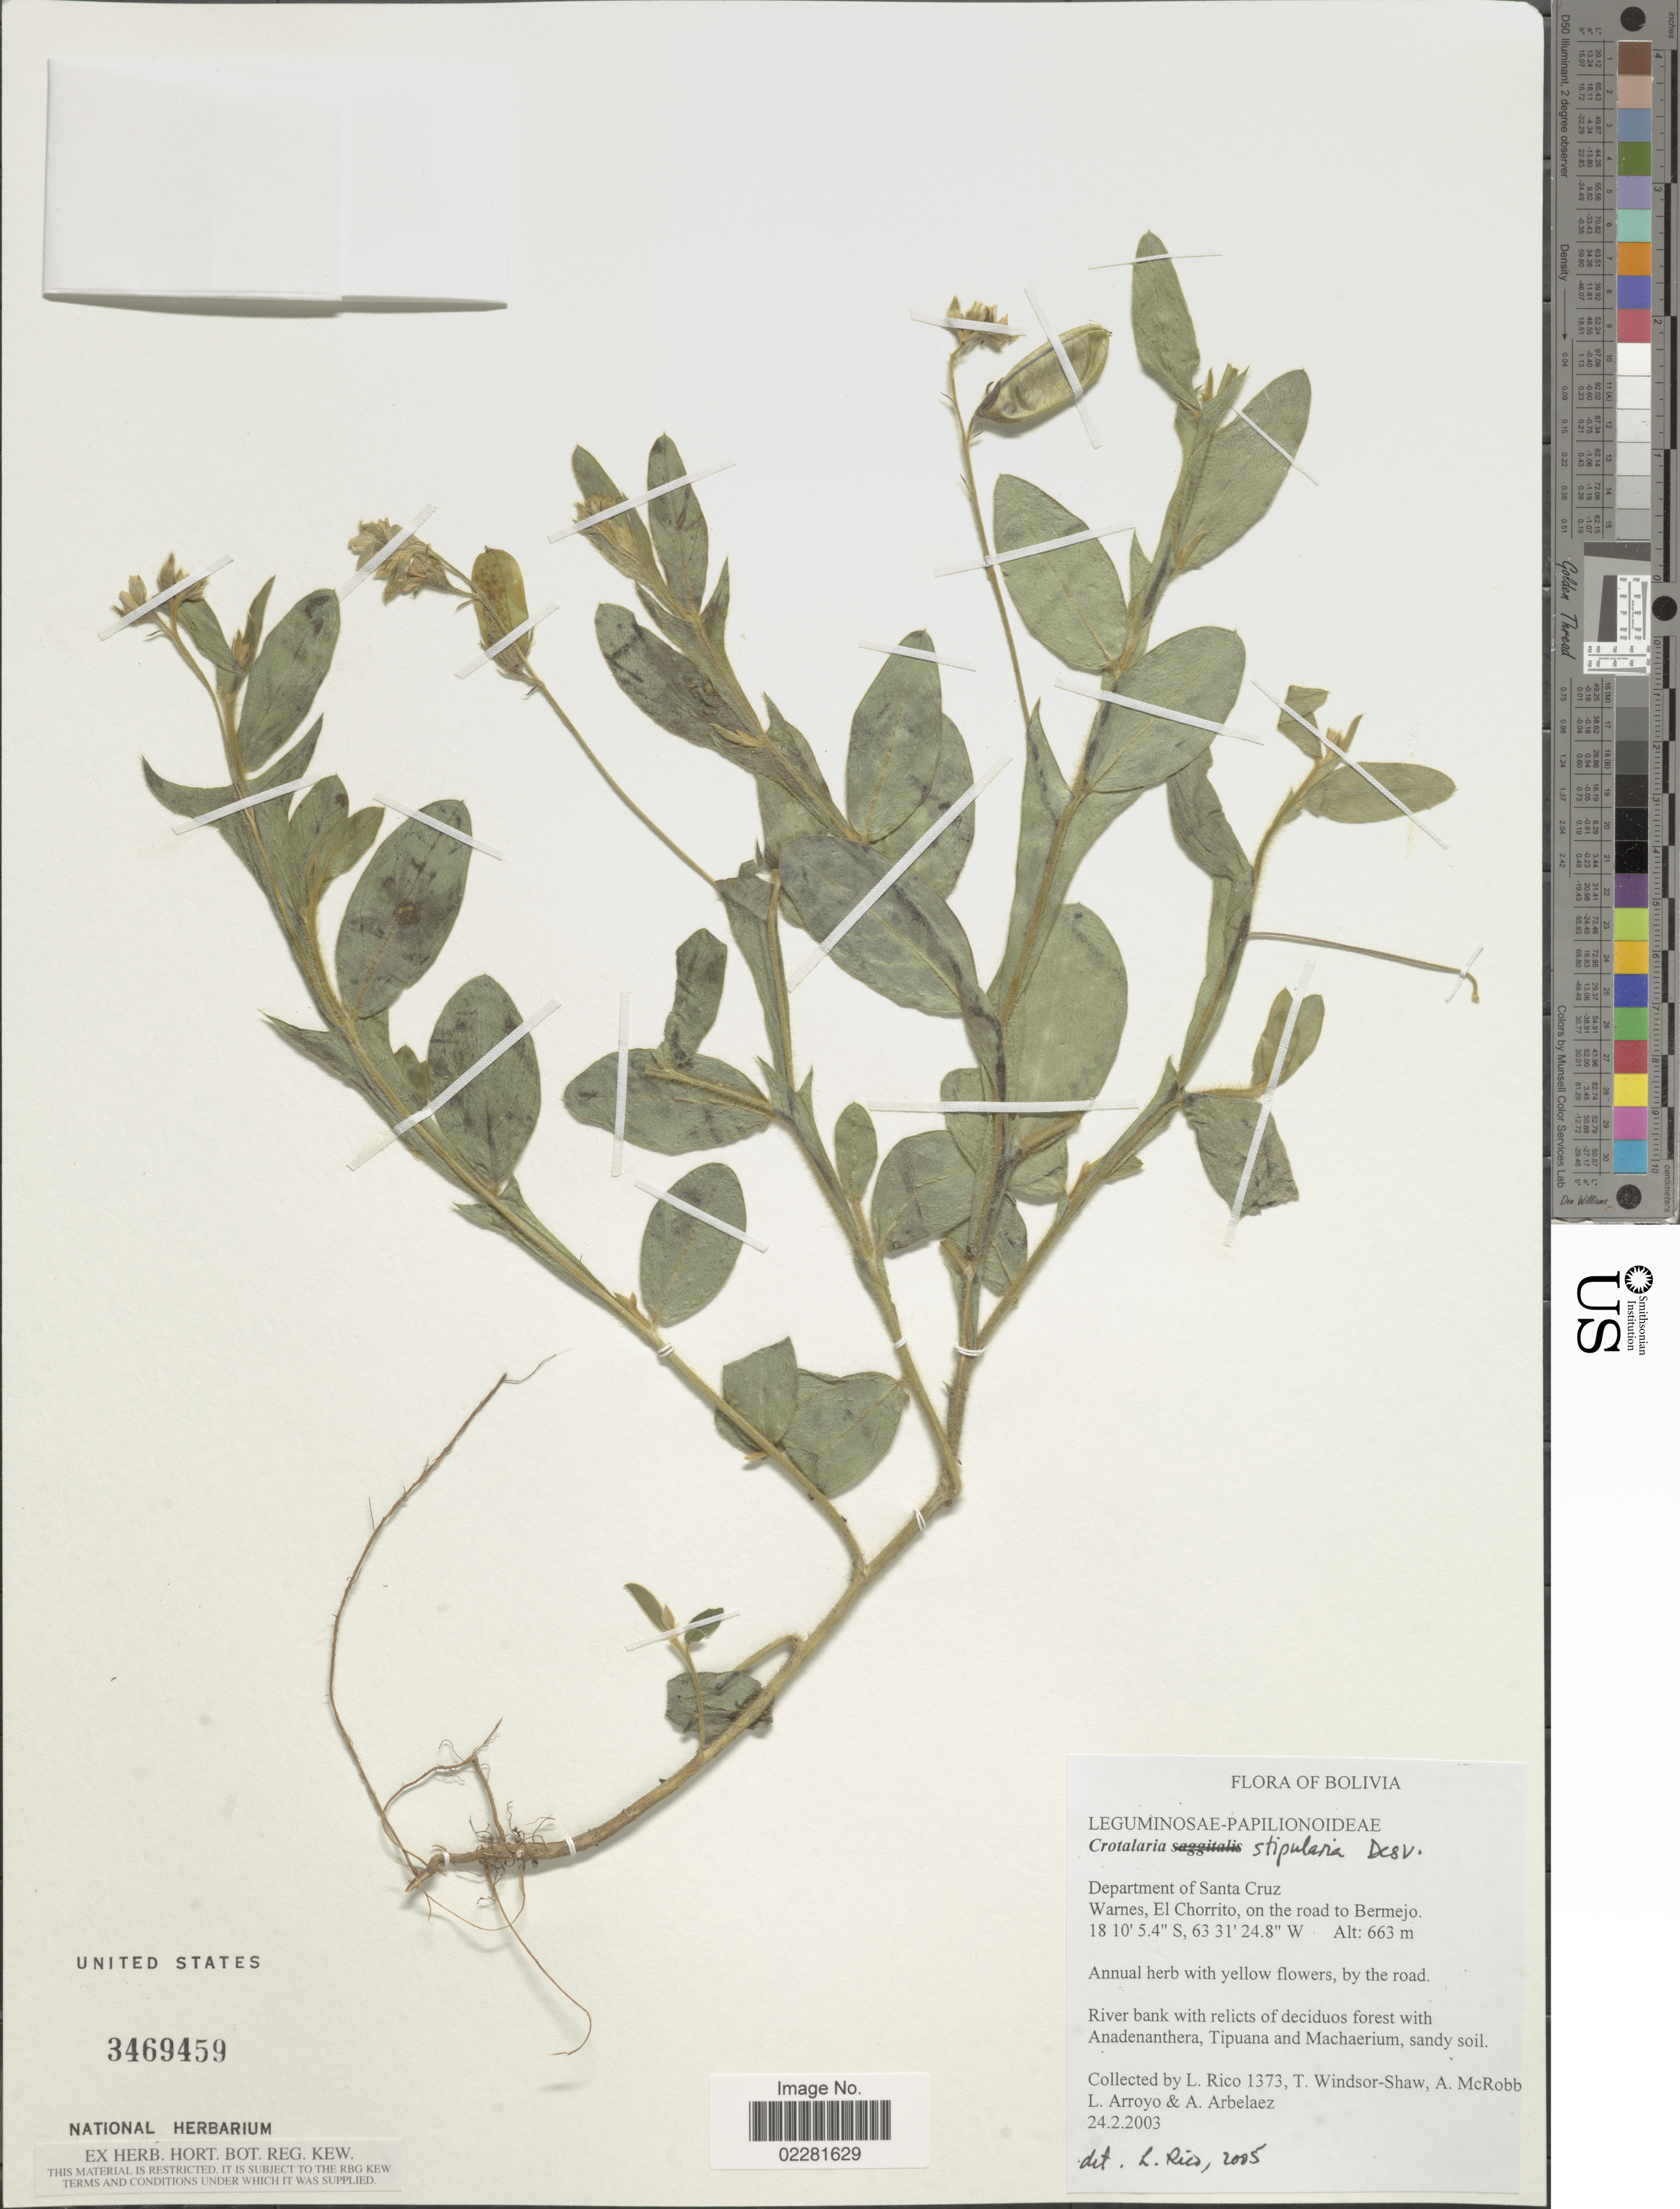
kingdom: Plantae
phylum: Tracheophyta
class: Magnoliopsida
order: Fabales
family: Fabaceae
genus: Crotalaria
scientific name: Crotalaria stipularia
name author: Desv.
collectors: L. Rico, T. Windsor-Shaw, A. McRobb, L. Arroyo & A. Arbelaez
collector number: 1373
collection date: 2003-02-24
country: Bolivia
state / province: Santa Cruz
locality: Warnes, El Chorrito, on the road to Bermejo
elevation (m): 663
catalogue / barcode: US 3469459